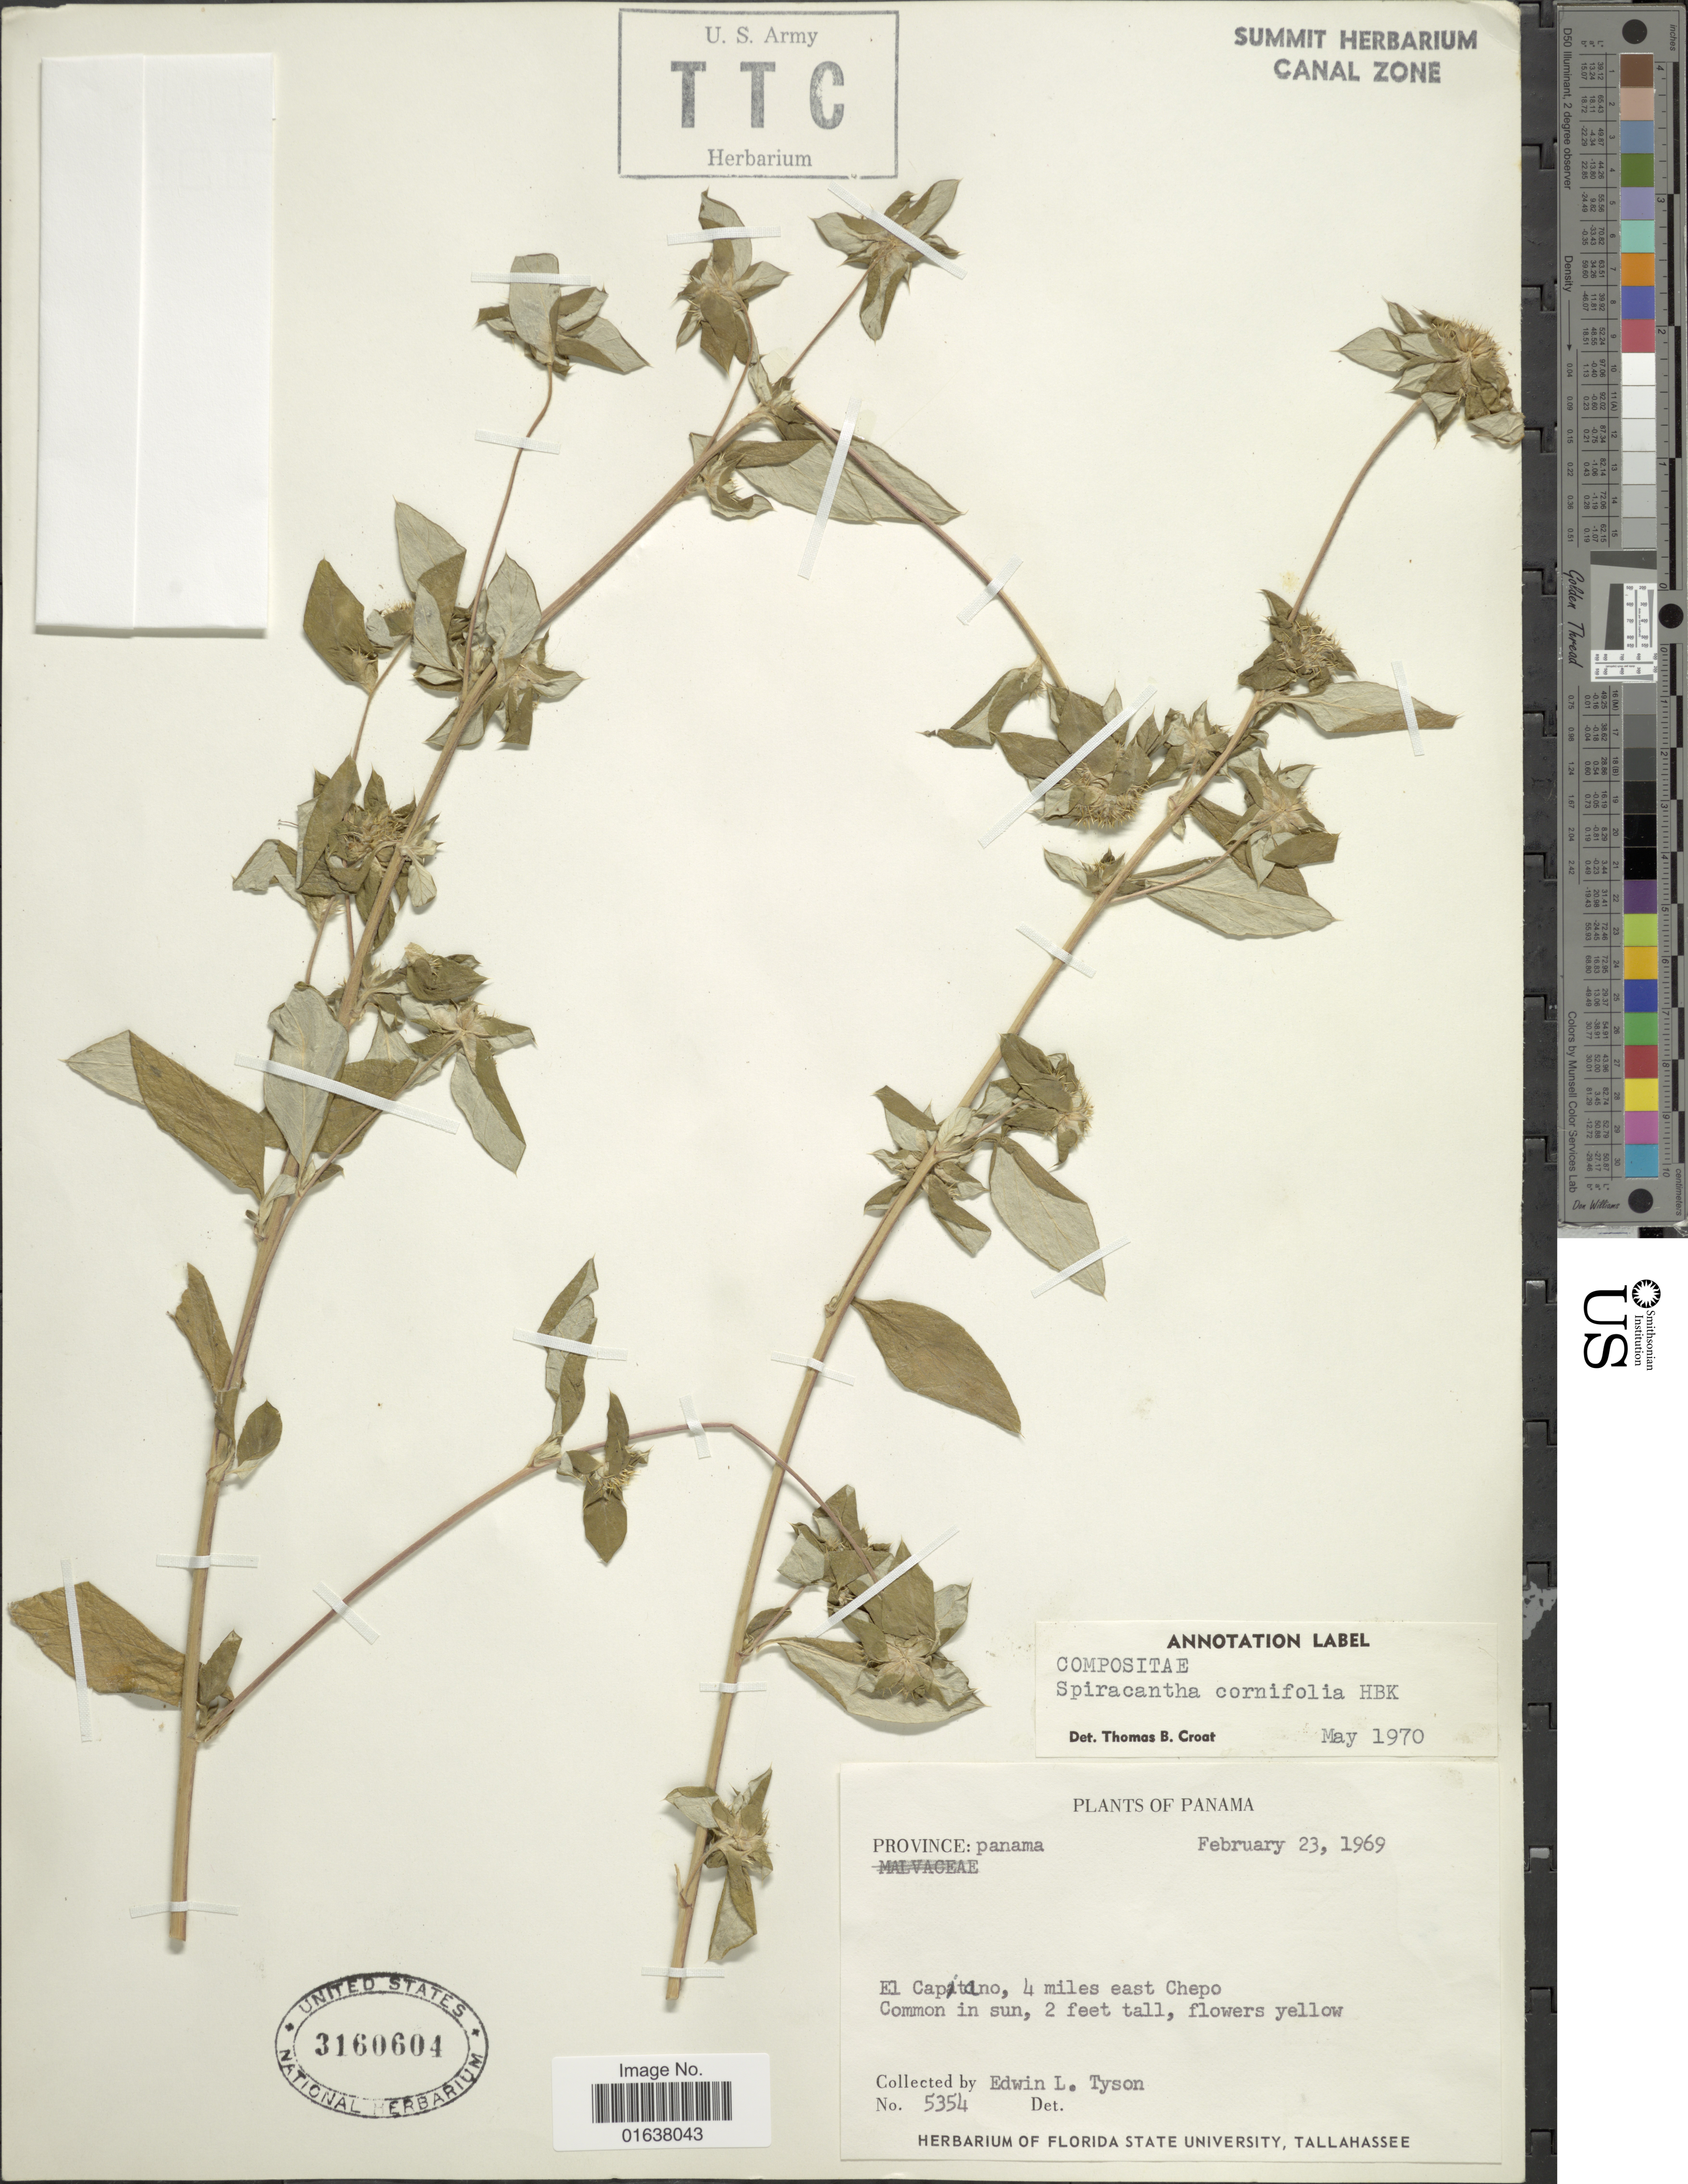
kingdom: Plantae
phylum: Tracheophyta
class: Magnoliopsida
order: Asterales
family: Asteraceae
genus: Spiracantha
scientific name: Spiracantha cornifolia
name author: Kunth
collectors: E. L. Tyson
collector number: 5354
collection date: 1968-02-23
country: Panama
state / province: Panamá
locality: El Capital, 4 miles east Chepo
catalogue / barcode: US 3160604